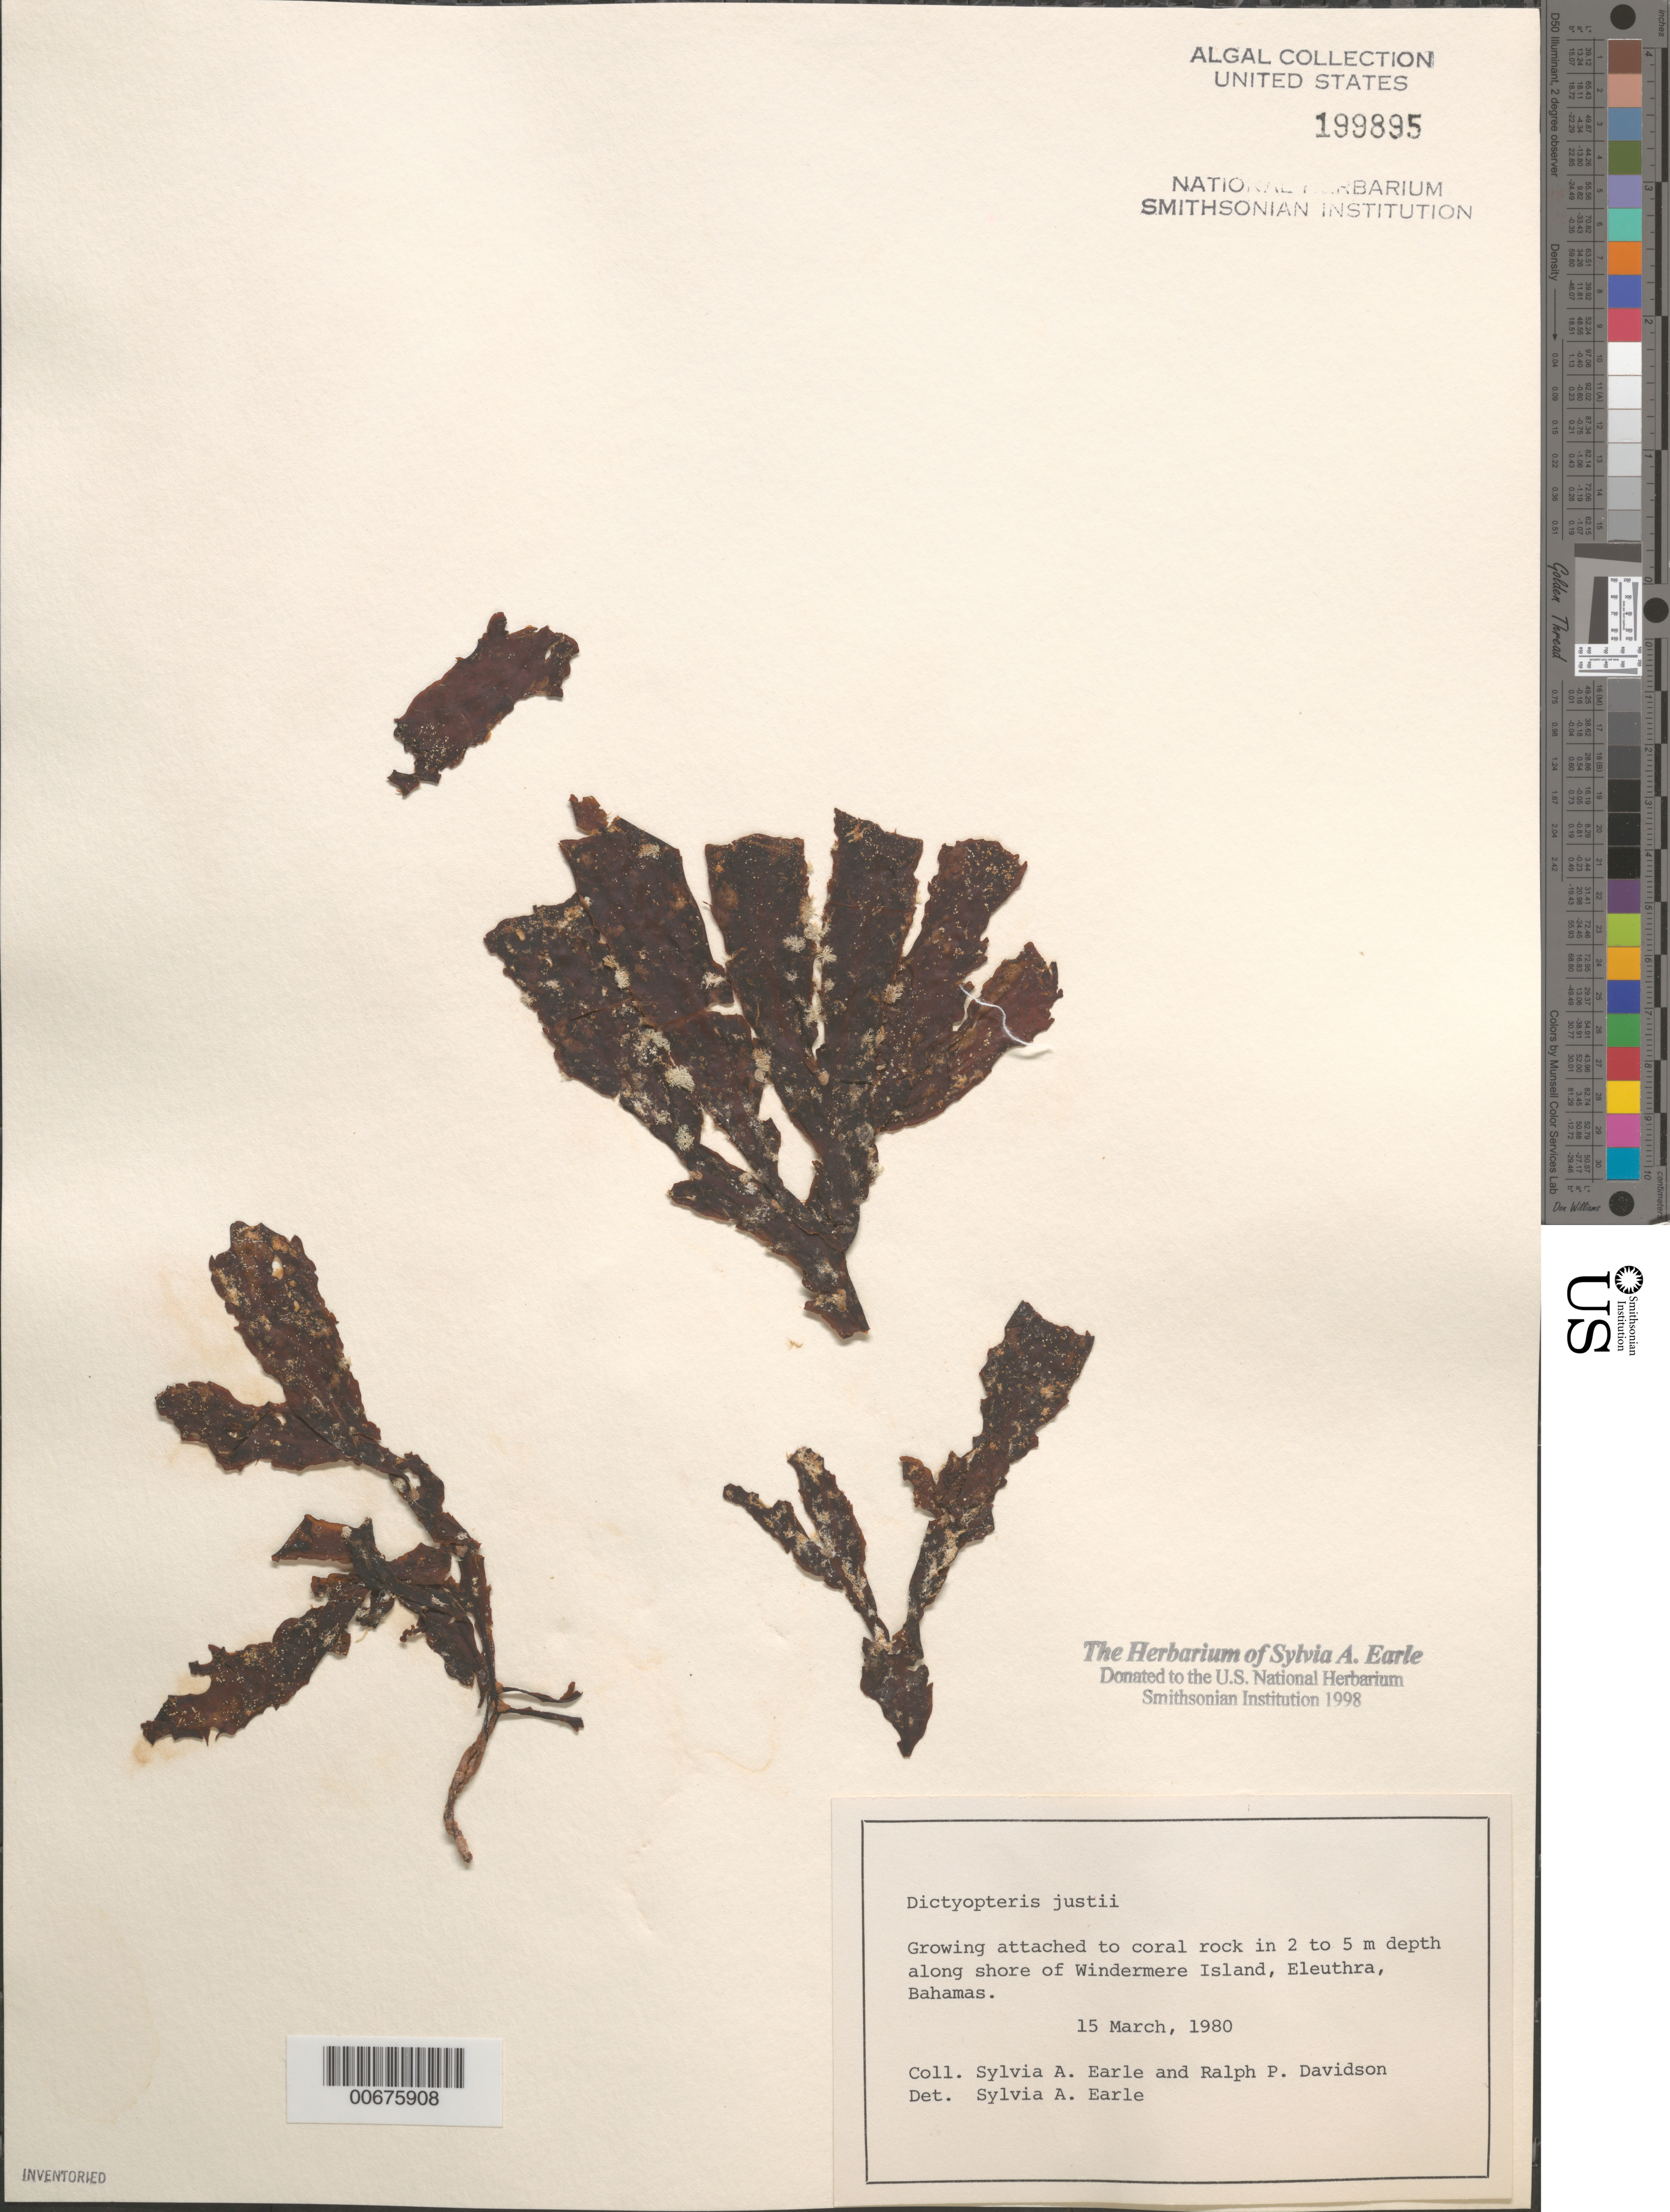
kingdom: Chromista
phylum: Ochrophyta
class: Phaeophyceae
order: Dictyotales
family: Dictyotaceae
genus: Dictyopteris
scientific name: Dictyopteris justii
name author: J.V.Lamouroux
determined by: Earle, S. A.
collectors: S. A. Earle & R. Davidson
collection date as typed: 15 Mar 1980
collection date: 1980-03-15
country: Bahamas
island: Eleuthera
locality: Windermere Island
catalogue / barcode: US 199895